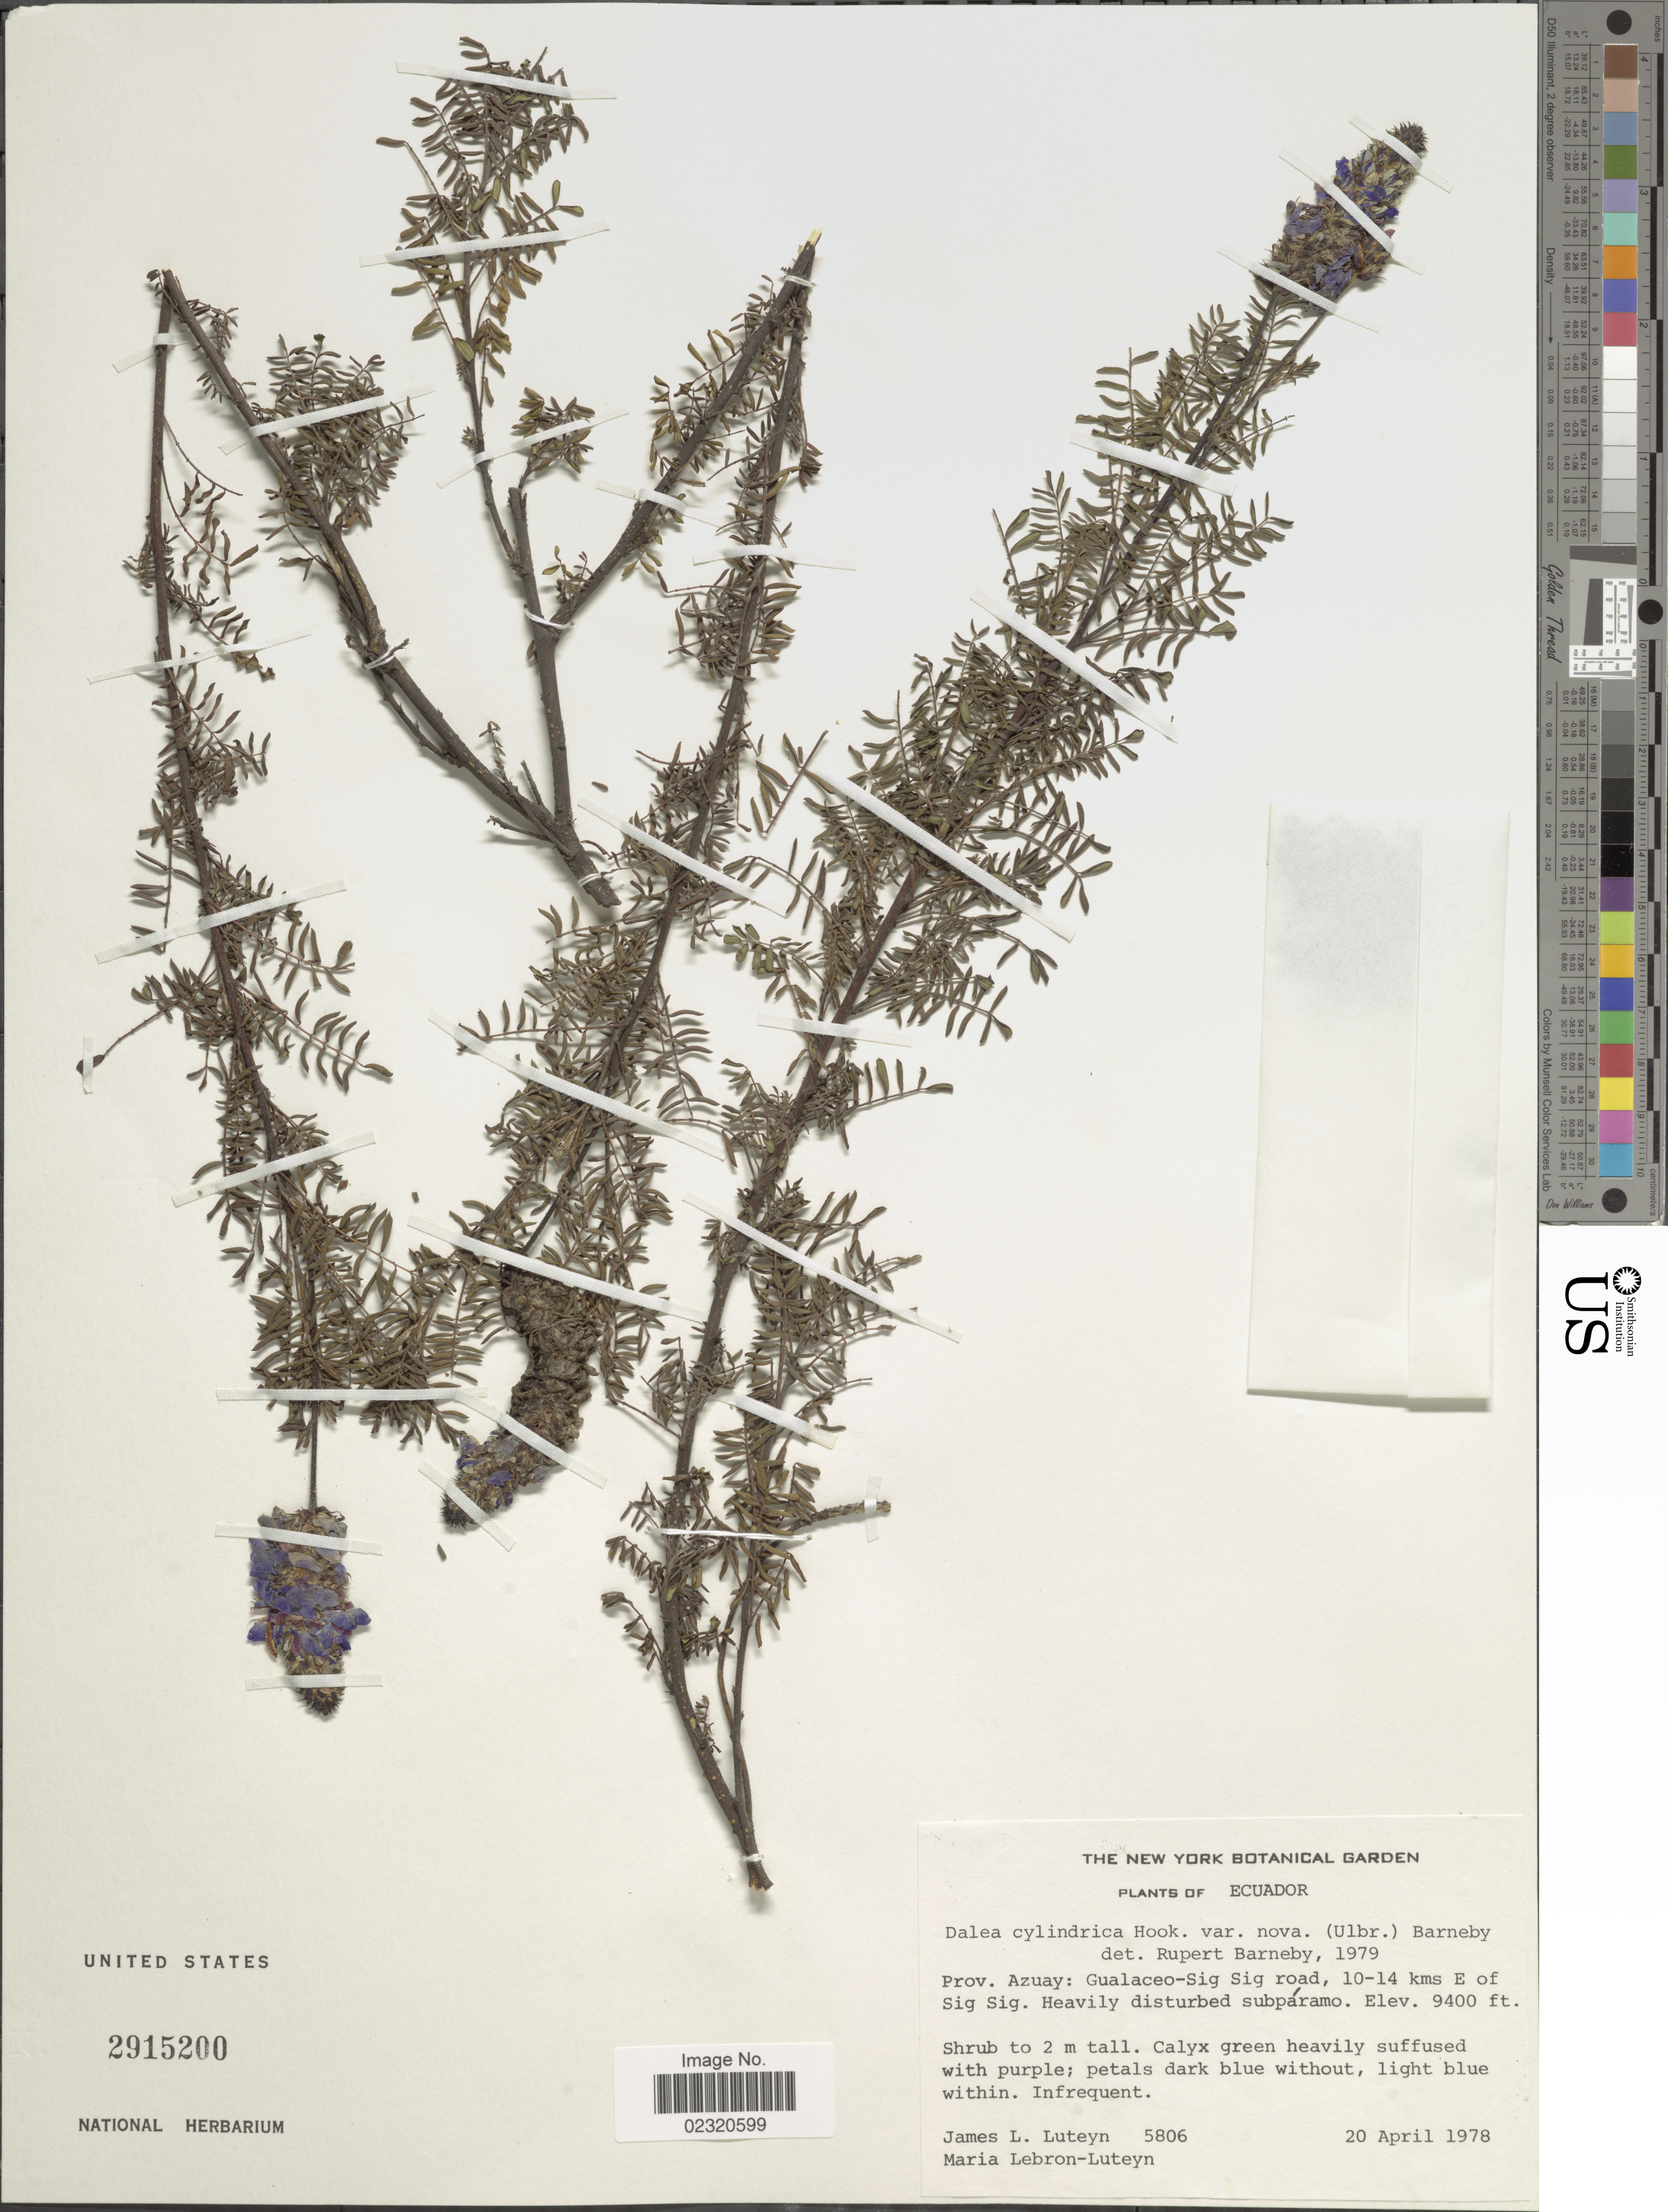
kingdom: Plantae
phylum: Tracheophyta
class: Magnoliopsida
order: Fabales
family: Fabaceae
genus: Dalea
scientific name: Dalea cylindrica var. nova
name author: (Ulbr.) Barneby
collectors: J. L. Luteyn & M. L. Lebrón-Luteyn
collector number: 5806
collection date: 1978-04-20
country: Ecuador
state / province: Azuay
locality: Gualaceo-Sig Sig road, 10-14 kms E of Sig Sig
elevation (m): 2865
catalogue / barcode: US 2915200